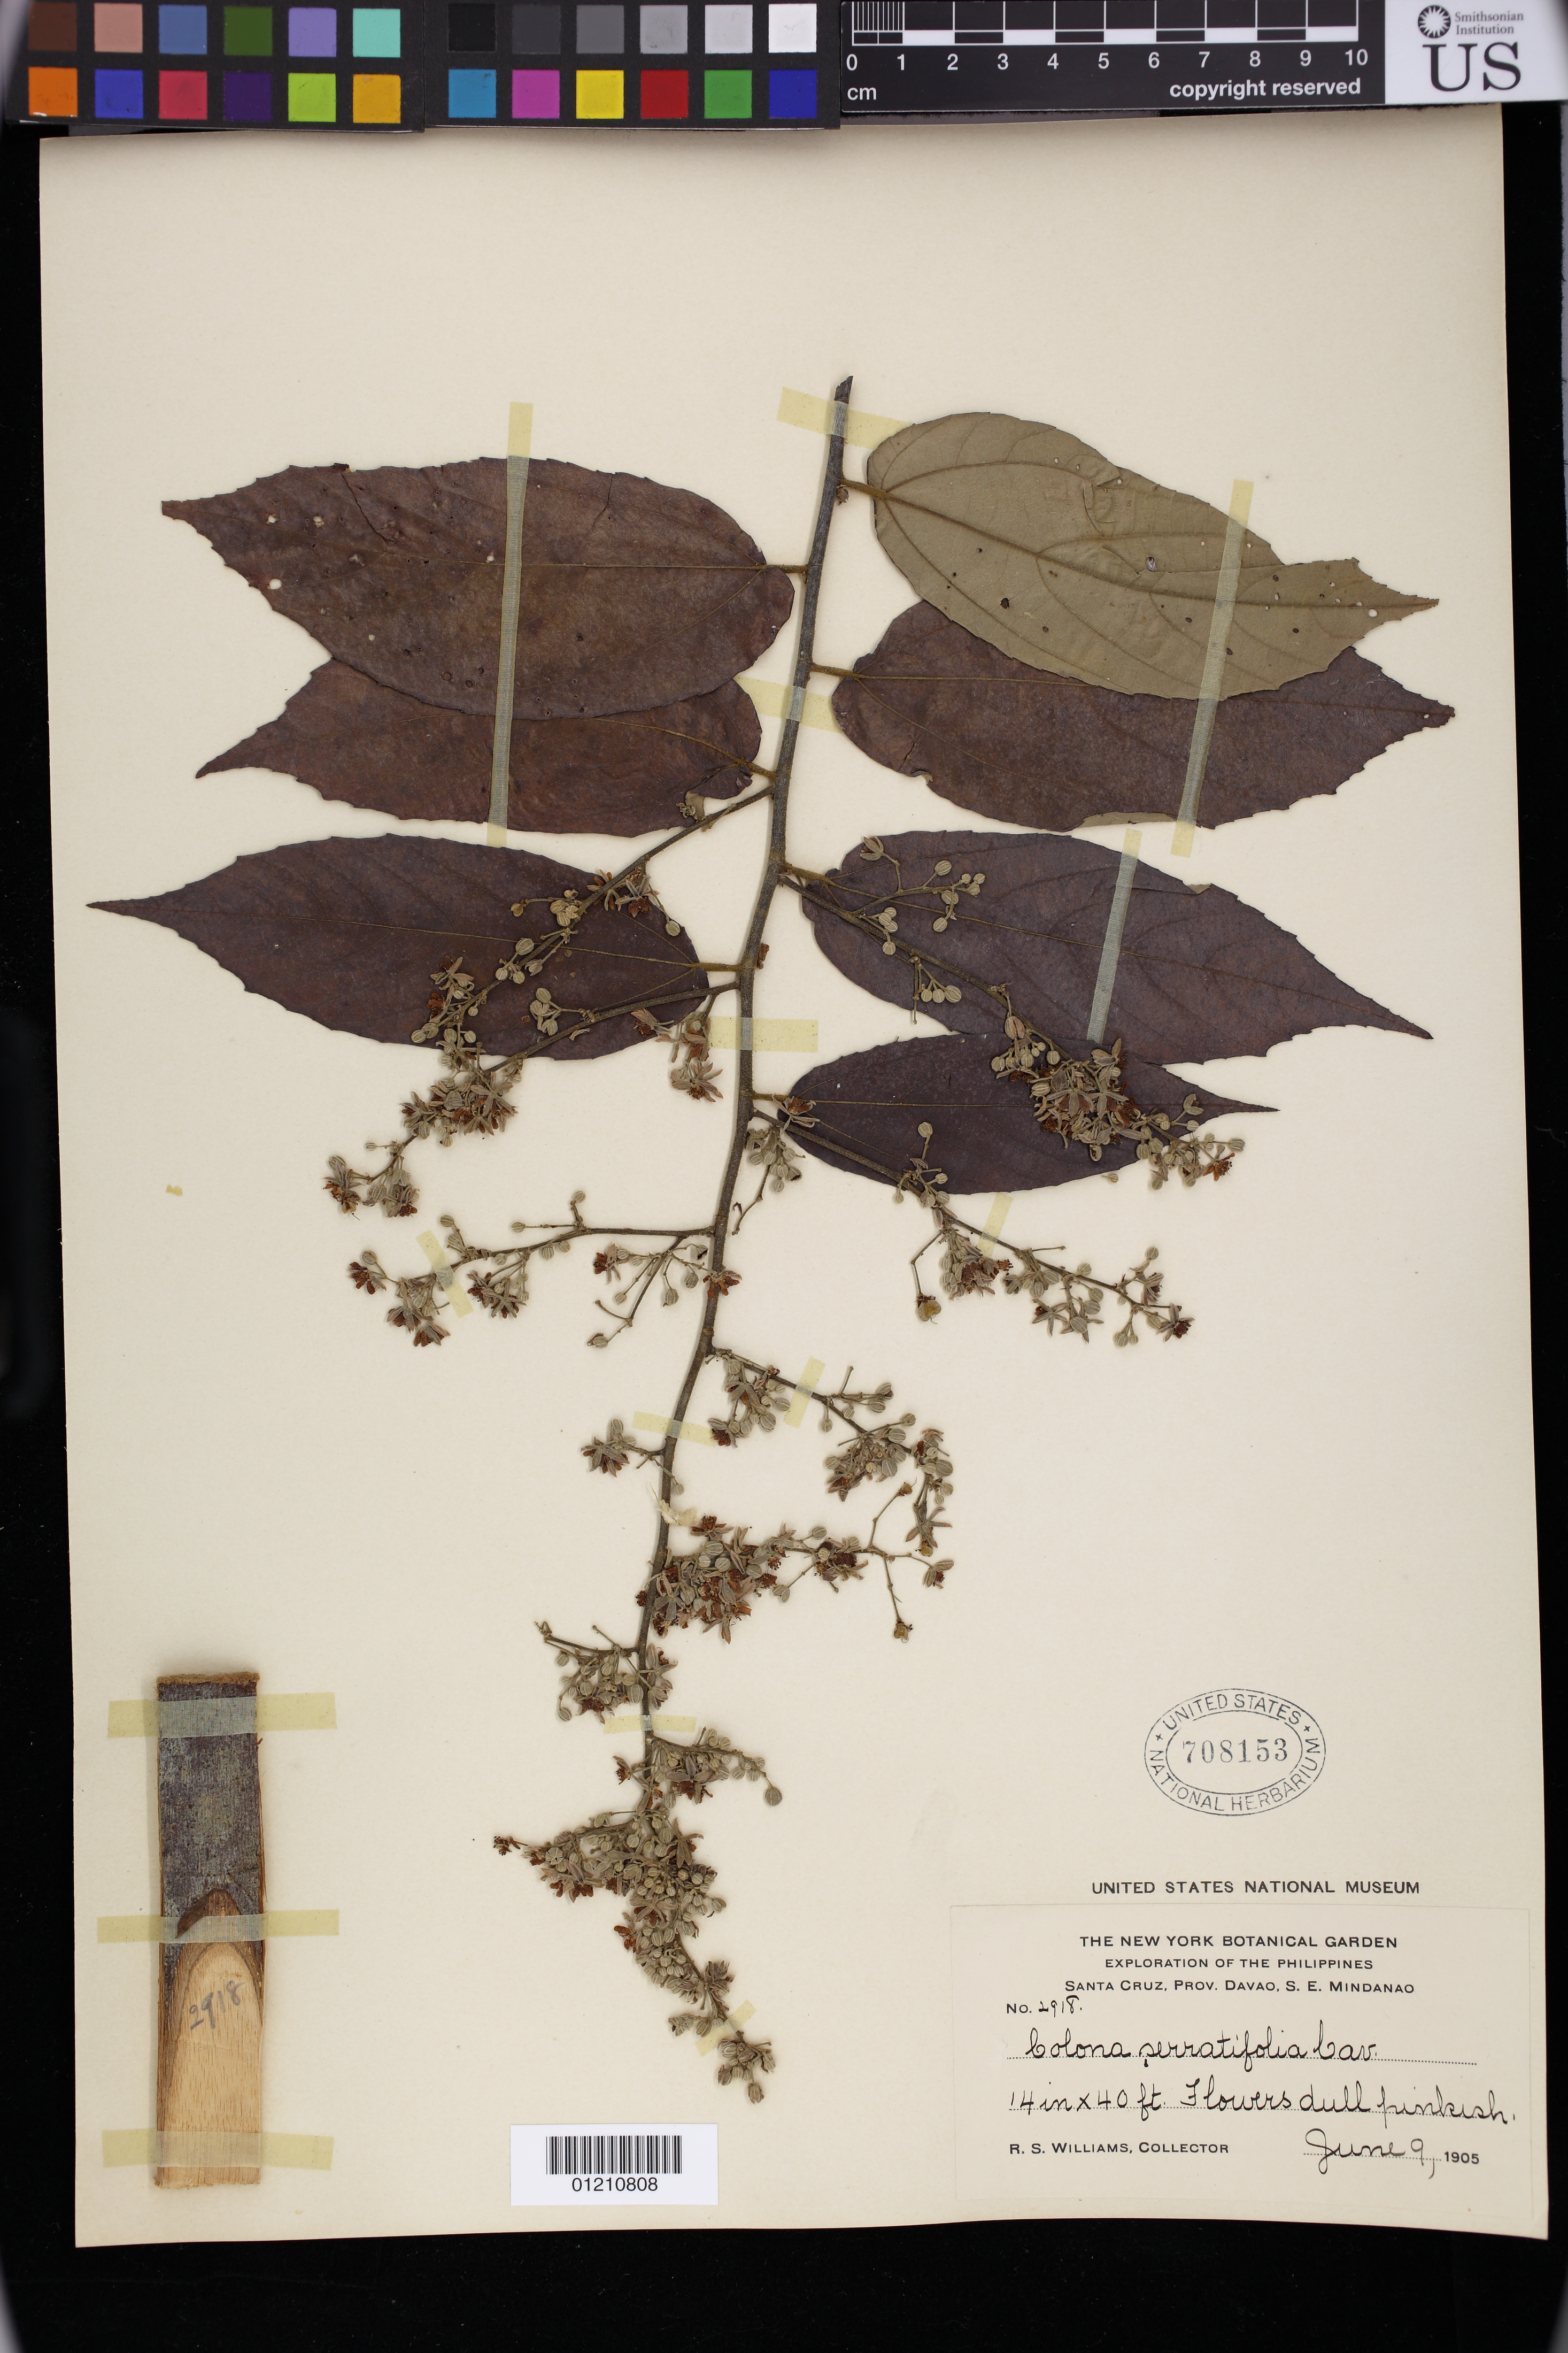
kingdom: Plantae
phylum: Tracheophyta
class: Magnoliopsida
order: Malvales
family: Malvaceae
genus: Colona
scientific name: Colona serratifolia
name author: Cav.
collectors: R. S. Williams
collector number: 2918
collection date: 1905-06-09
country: Philippines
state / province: Davao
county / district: Davao del Sur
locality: Santa Cruz. Mindanao.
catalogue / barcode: US 708153